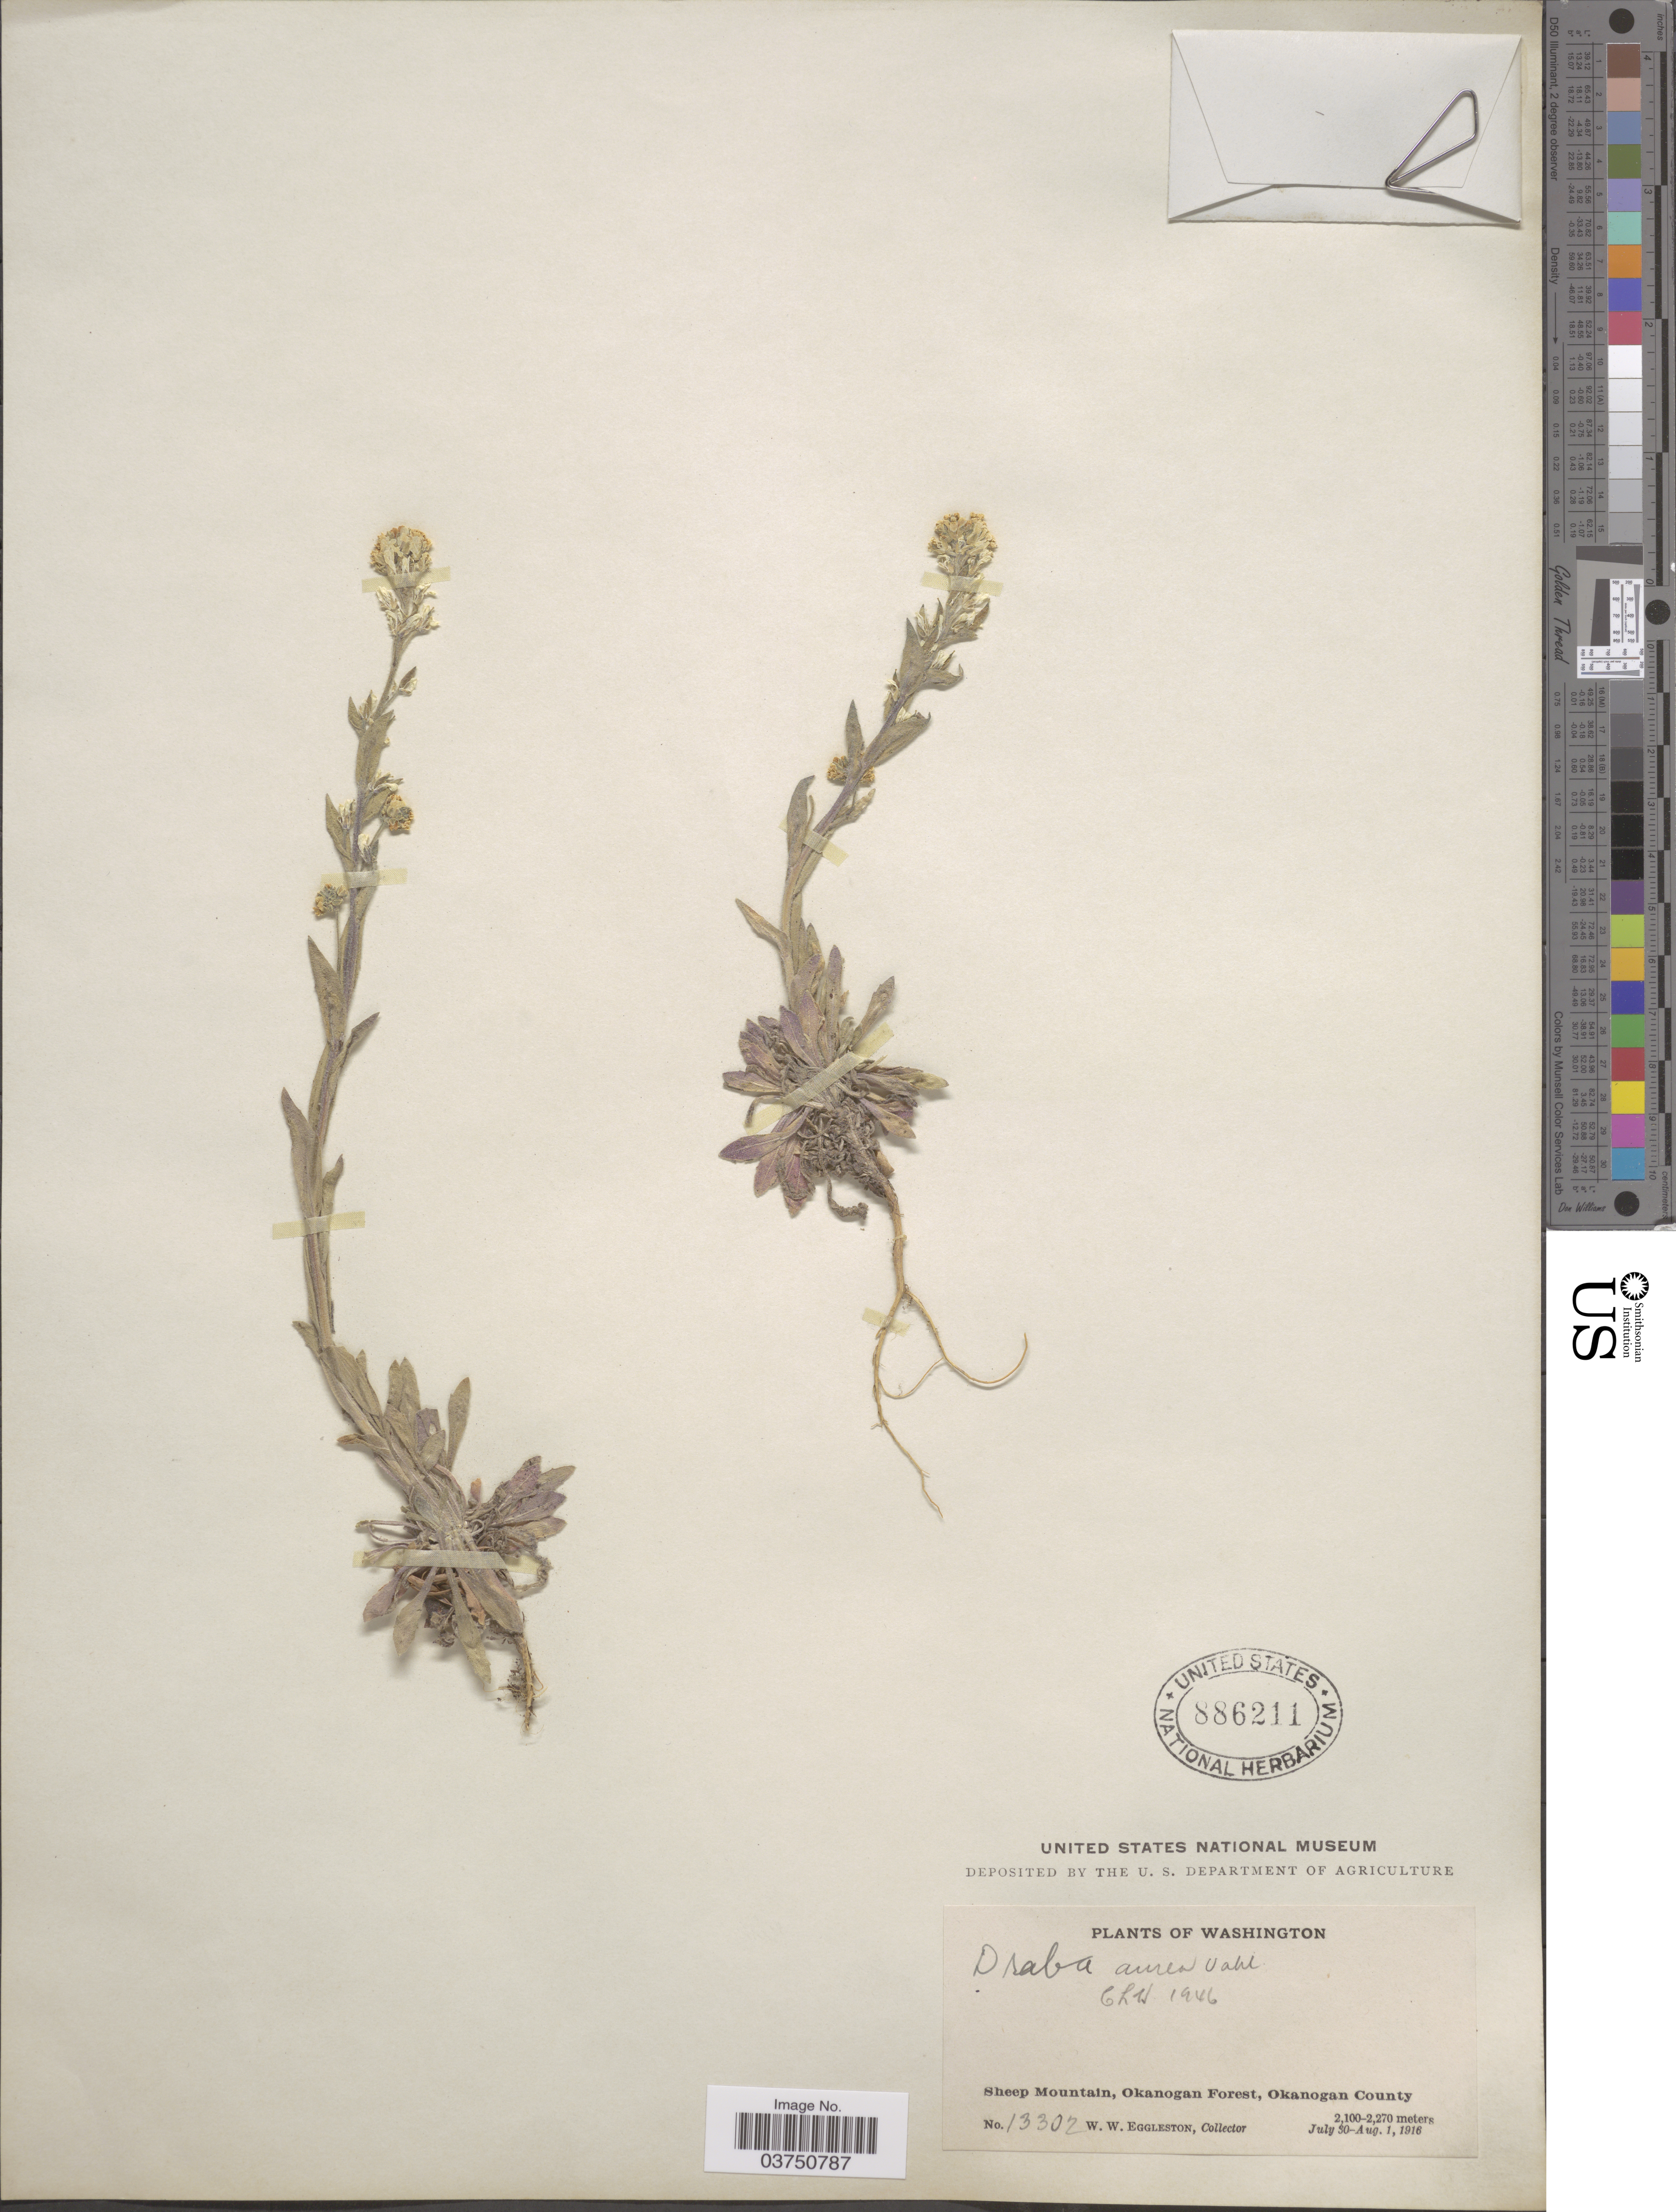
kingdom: Plantae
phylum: Tracheophyta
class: Magnoliopsida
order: Brassicales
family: Brassicaceae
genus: Draba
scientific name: Draba aurea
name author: Vahl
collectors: W. W. Eggleston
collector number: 13302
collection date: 1916-07-30/1916-08-01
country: United States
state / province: Washington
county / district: Okanogan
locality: Sheep Mountain, Okanogan Forest, Okanogan County.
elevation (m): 2100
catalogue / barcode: US 886211